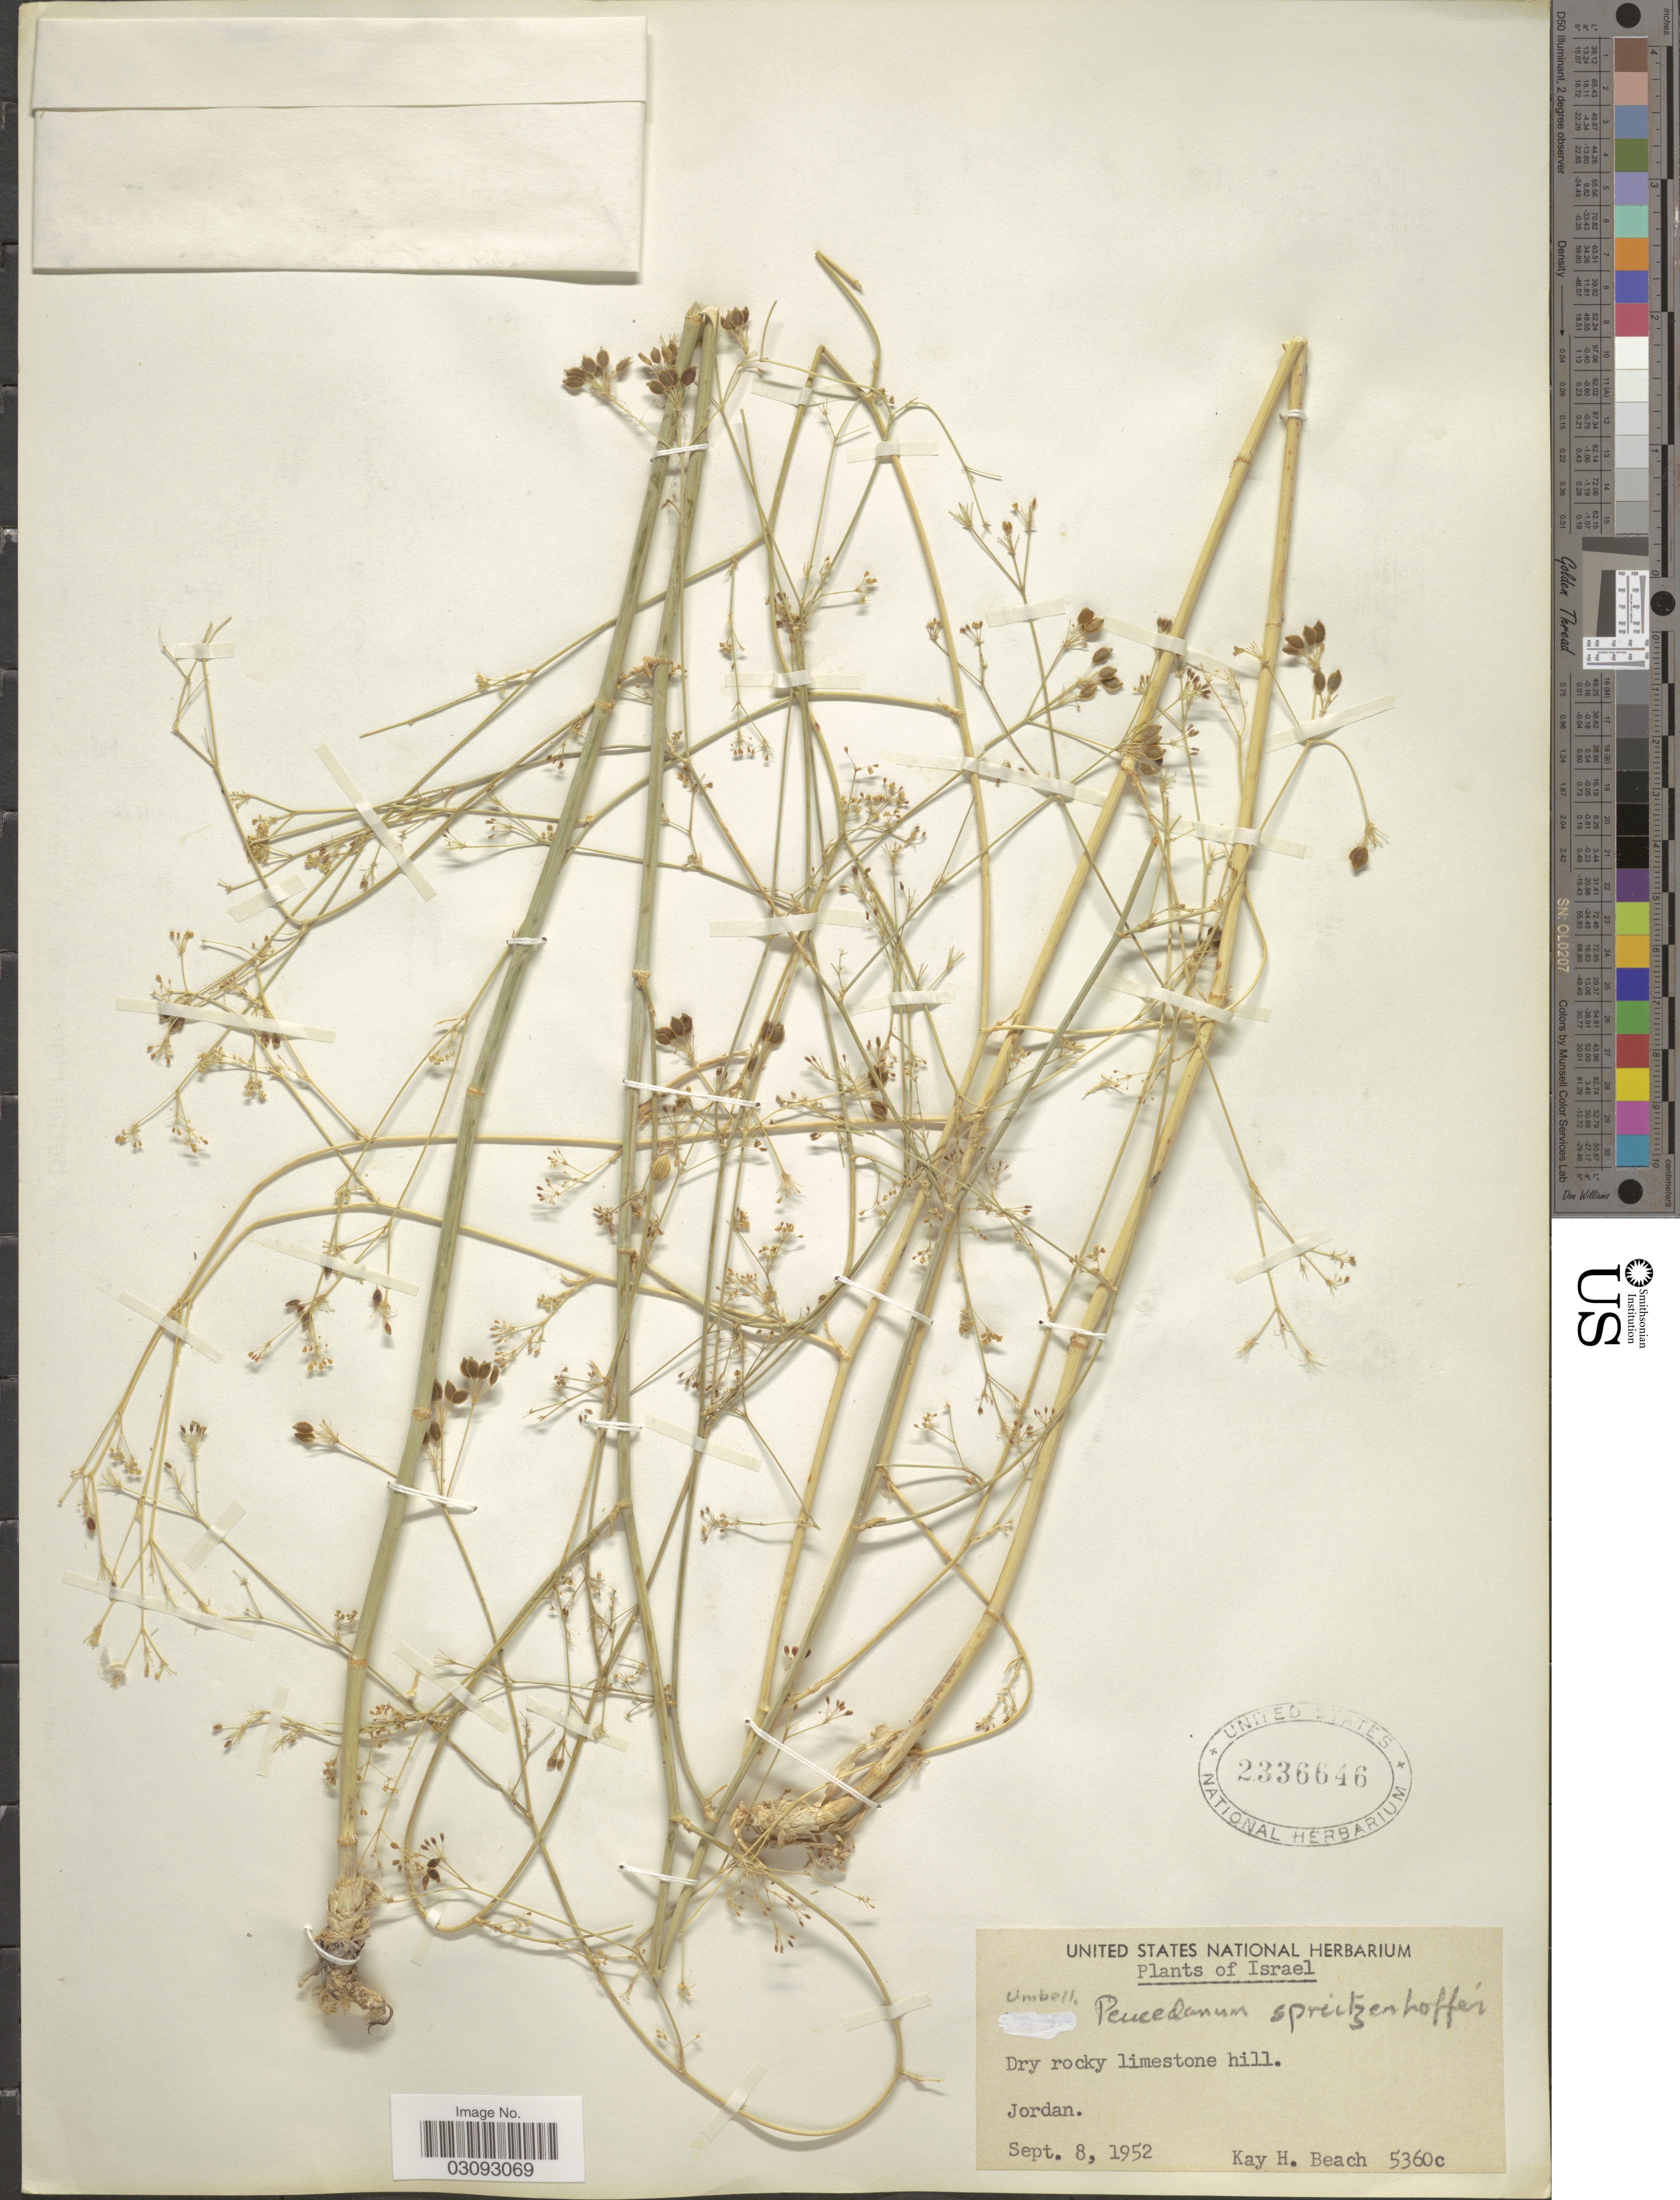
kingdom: Plantae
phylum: Tracheophyta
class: Magnoliopsida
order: Apiales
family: Apiaceae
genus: Peucedanum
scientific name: Peucedanum spreitzenhoferi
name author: Dingler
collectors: K. H. Beach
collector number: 5360c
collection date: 1952-09-08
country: Israel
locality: Jordan.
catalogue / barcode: US 2336646